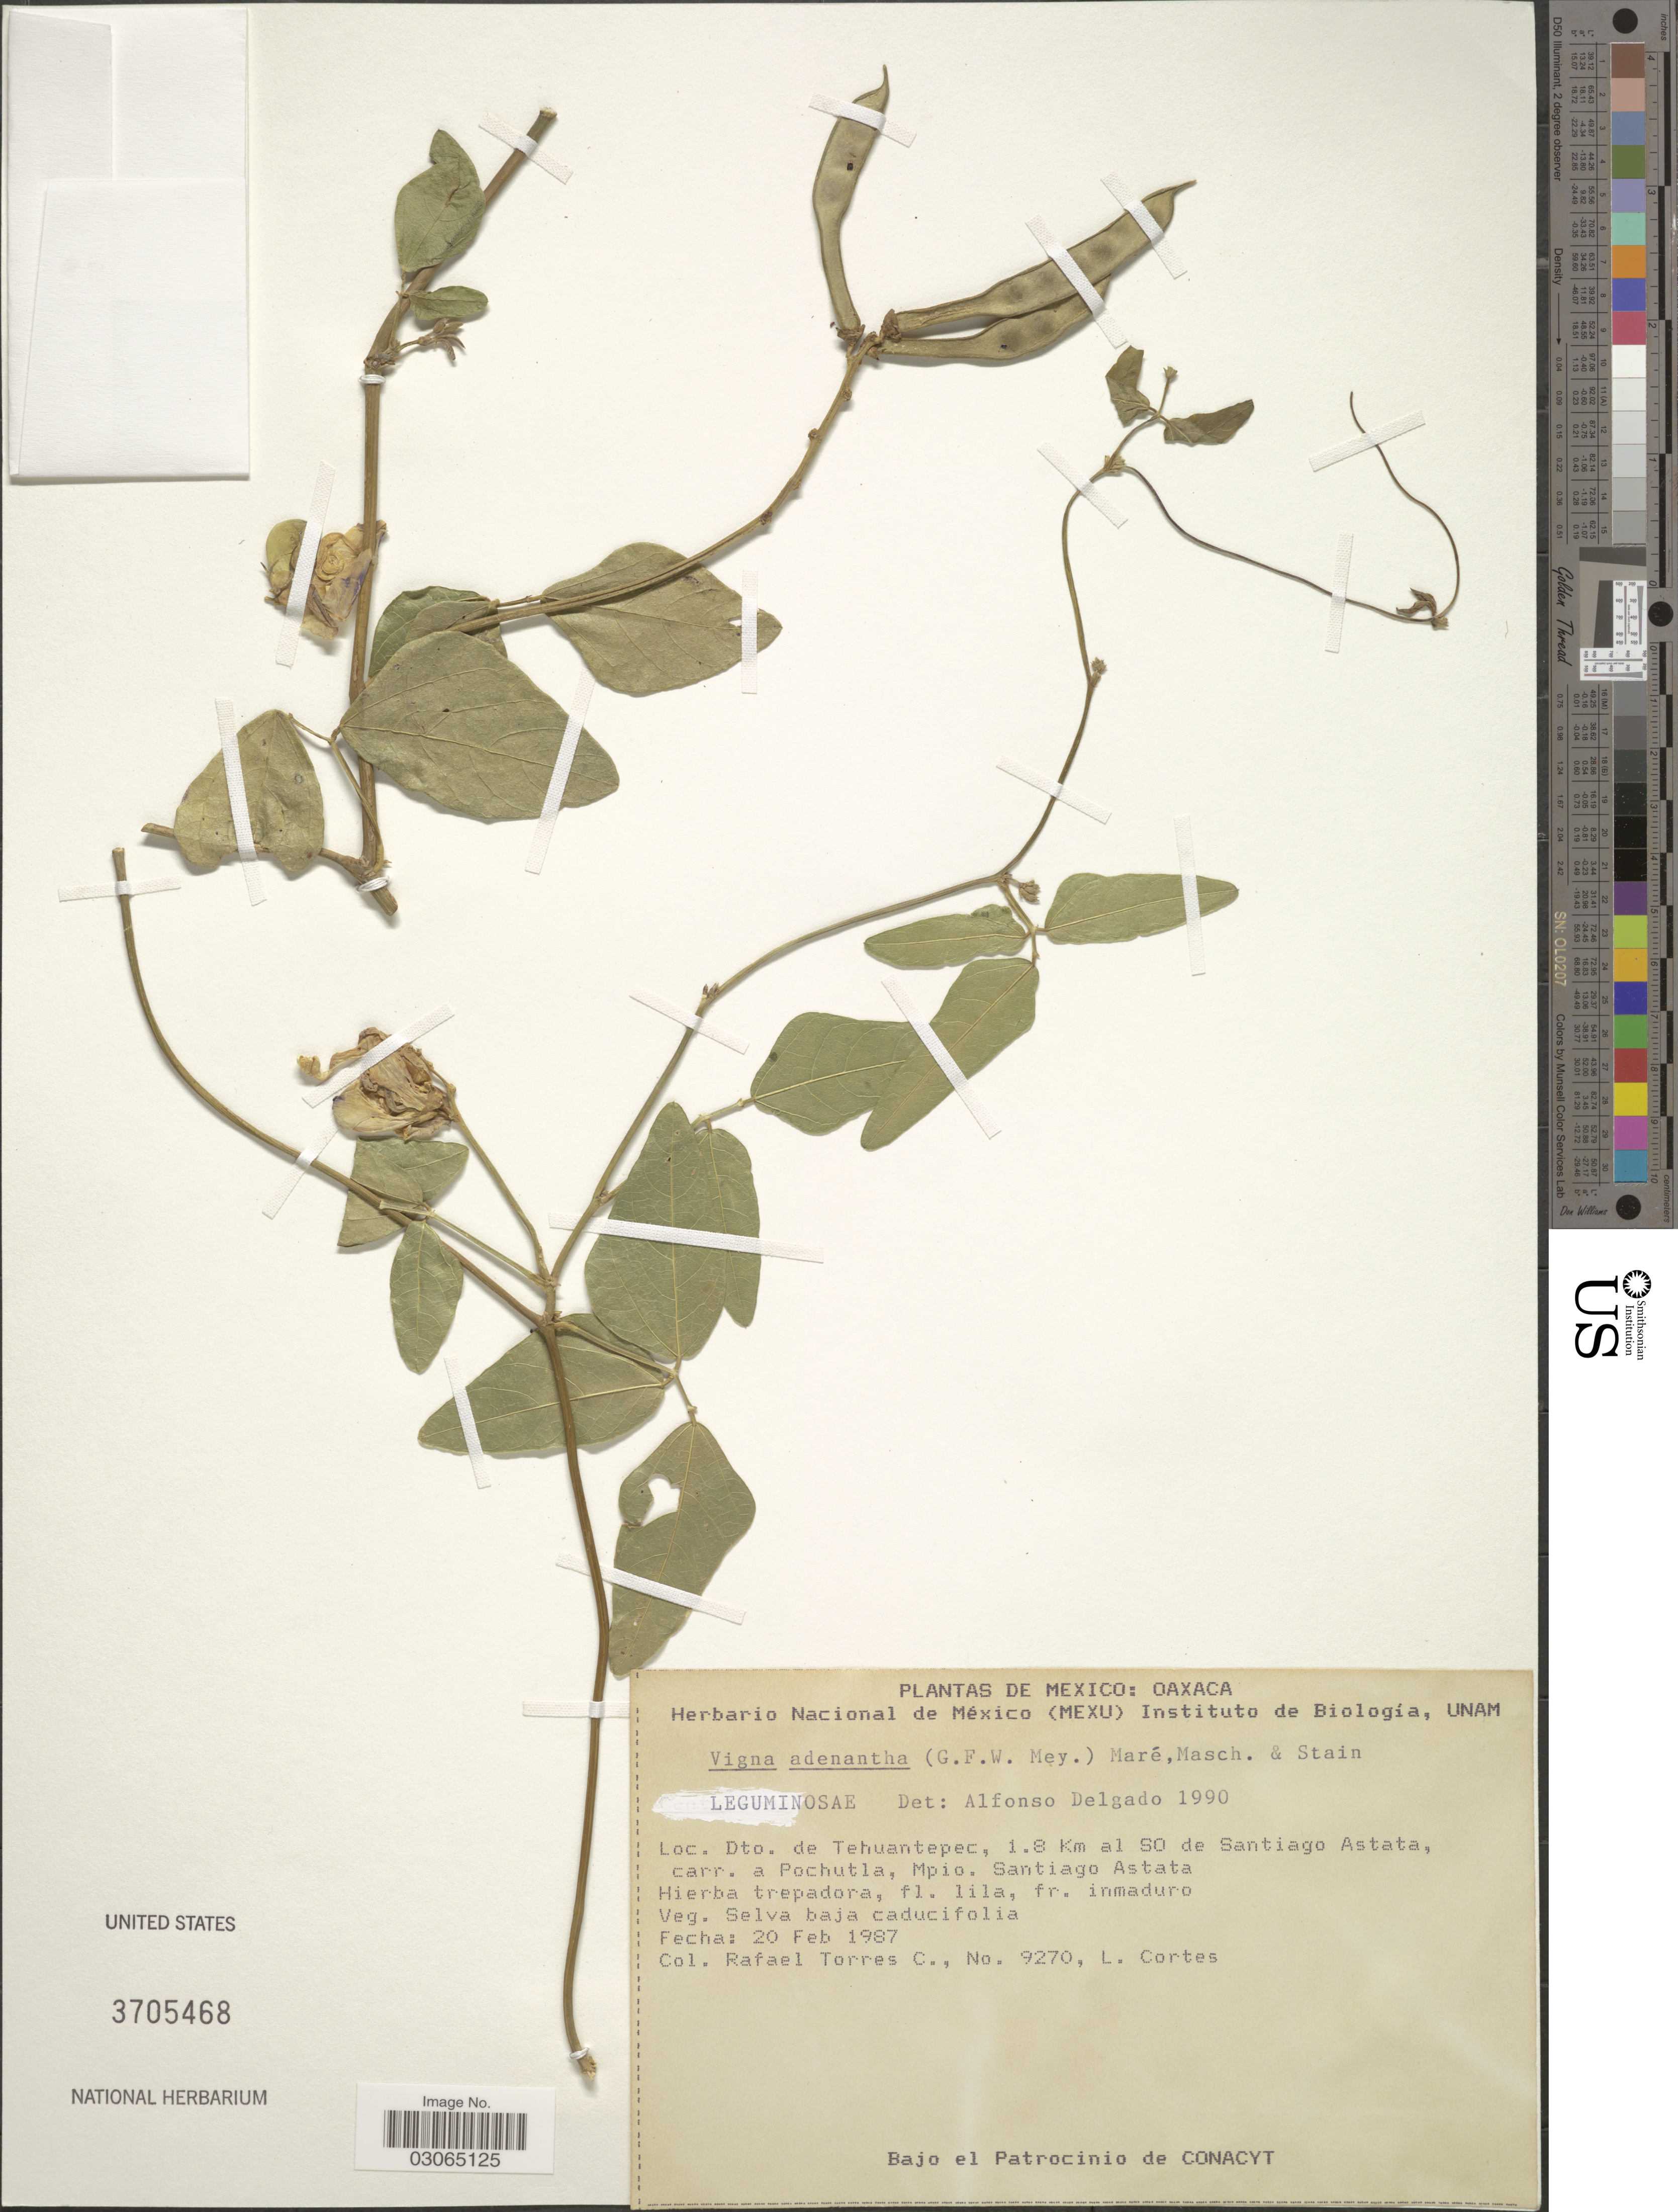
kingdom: Plantae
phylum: Tracheophyta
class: Magnoliopsida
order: Fabales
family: Fabaceae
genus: Leptospron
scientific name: Leptospron adenanthum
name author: (G. Mey.) A. Delgado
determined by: Strong, M. T., (US), Smithsonian Institution - National Museum of Natural History (UNITED STATES)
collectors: R. Torres C. & L. Cortes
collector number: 9270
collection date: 1987-02-20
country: Mexico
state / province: Oaxaca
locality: Dto. de Tehuantepec, 1.8 Km al SO de Santiago Astata, carr. a Pochutla, Mpio. Santiago Astata.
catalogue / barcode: US 3705468